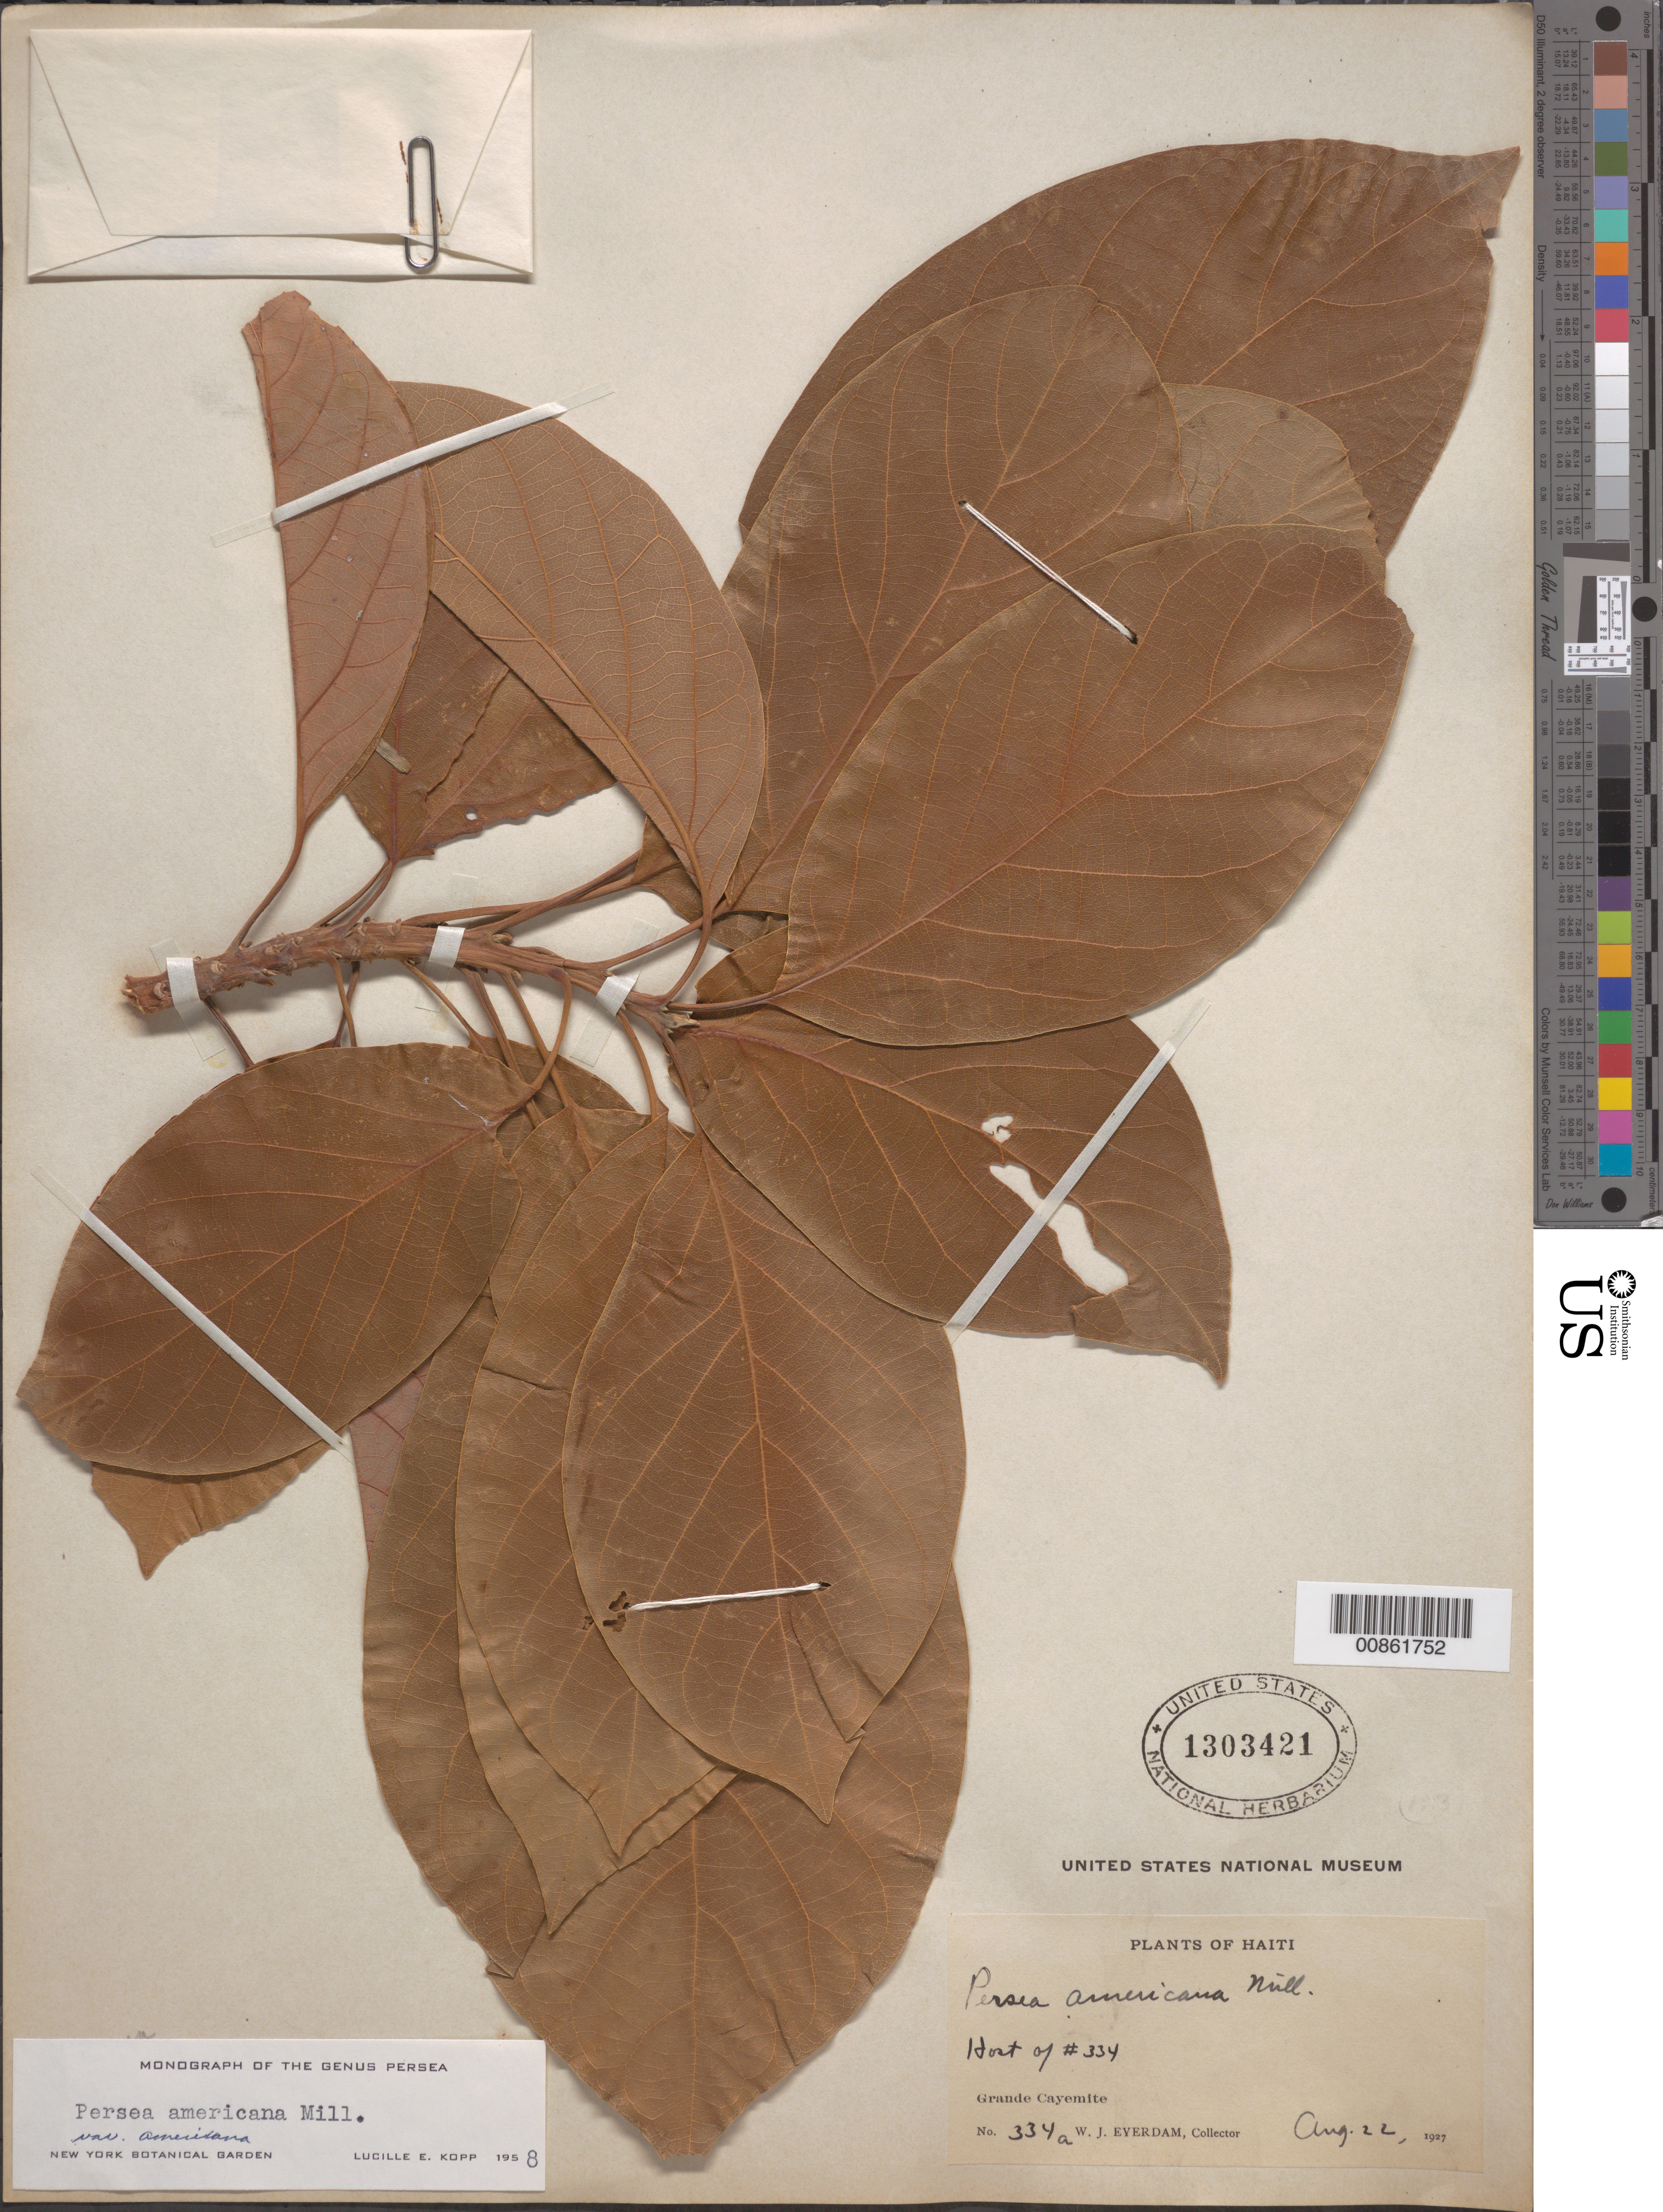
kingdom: Plantae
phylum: Tracheophyta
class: Magnoliopsida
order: Laurales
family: Lauraceae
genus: Persea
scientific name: Persea americana var. americana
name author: Mill.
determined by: Kopp, L. E., (NY), New York Botanical Garden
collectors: W. J. Eyerdam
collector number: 334a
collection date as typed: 22 Aug 1927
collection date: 1927-08-22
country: Haiti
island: Grande Cayemite I.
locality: Grande Cayemite.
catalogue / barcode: US 1303421